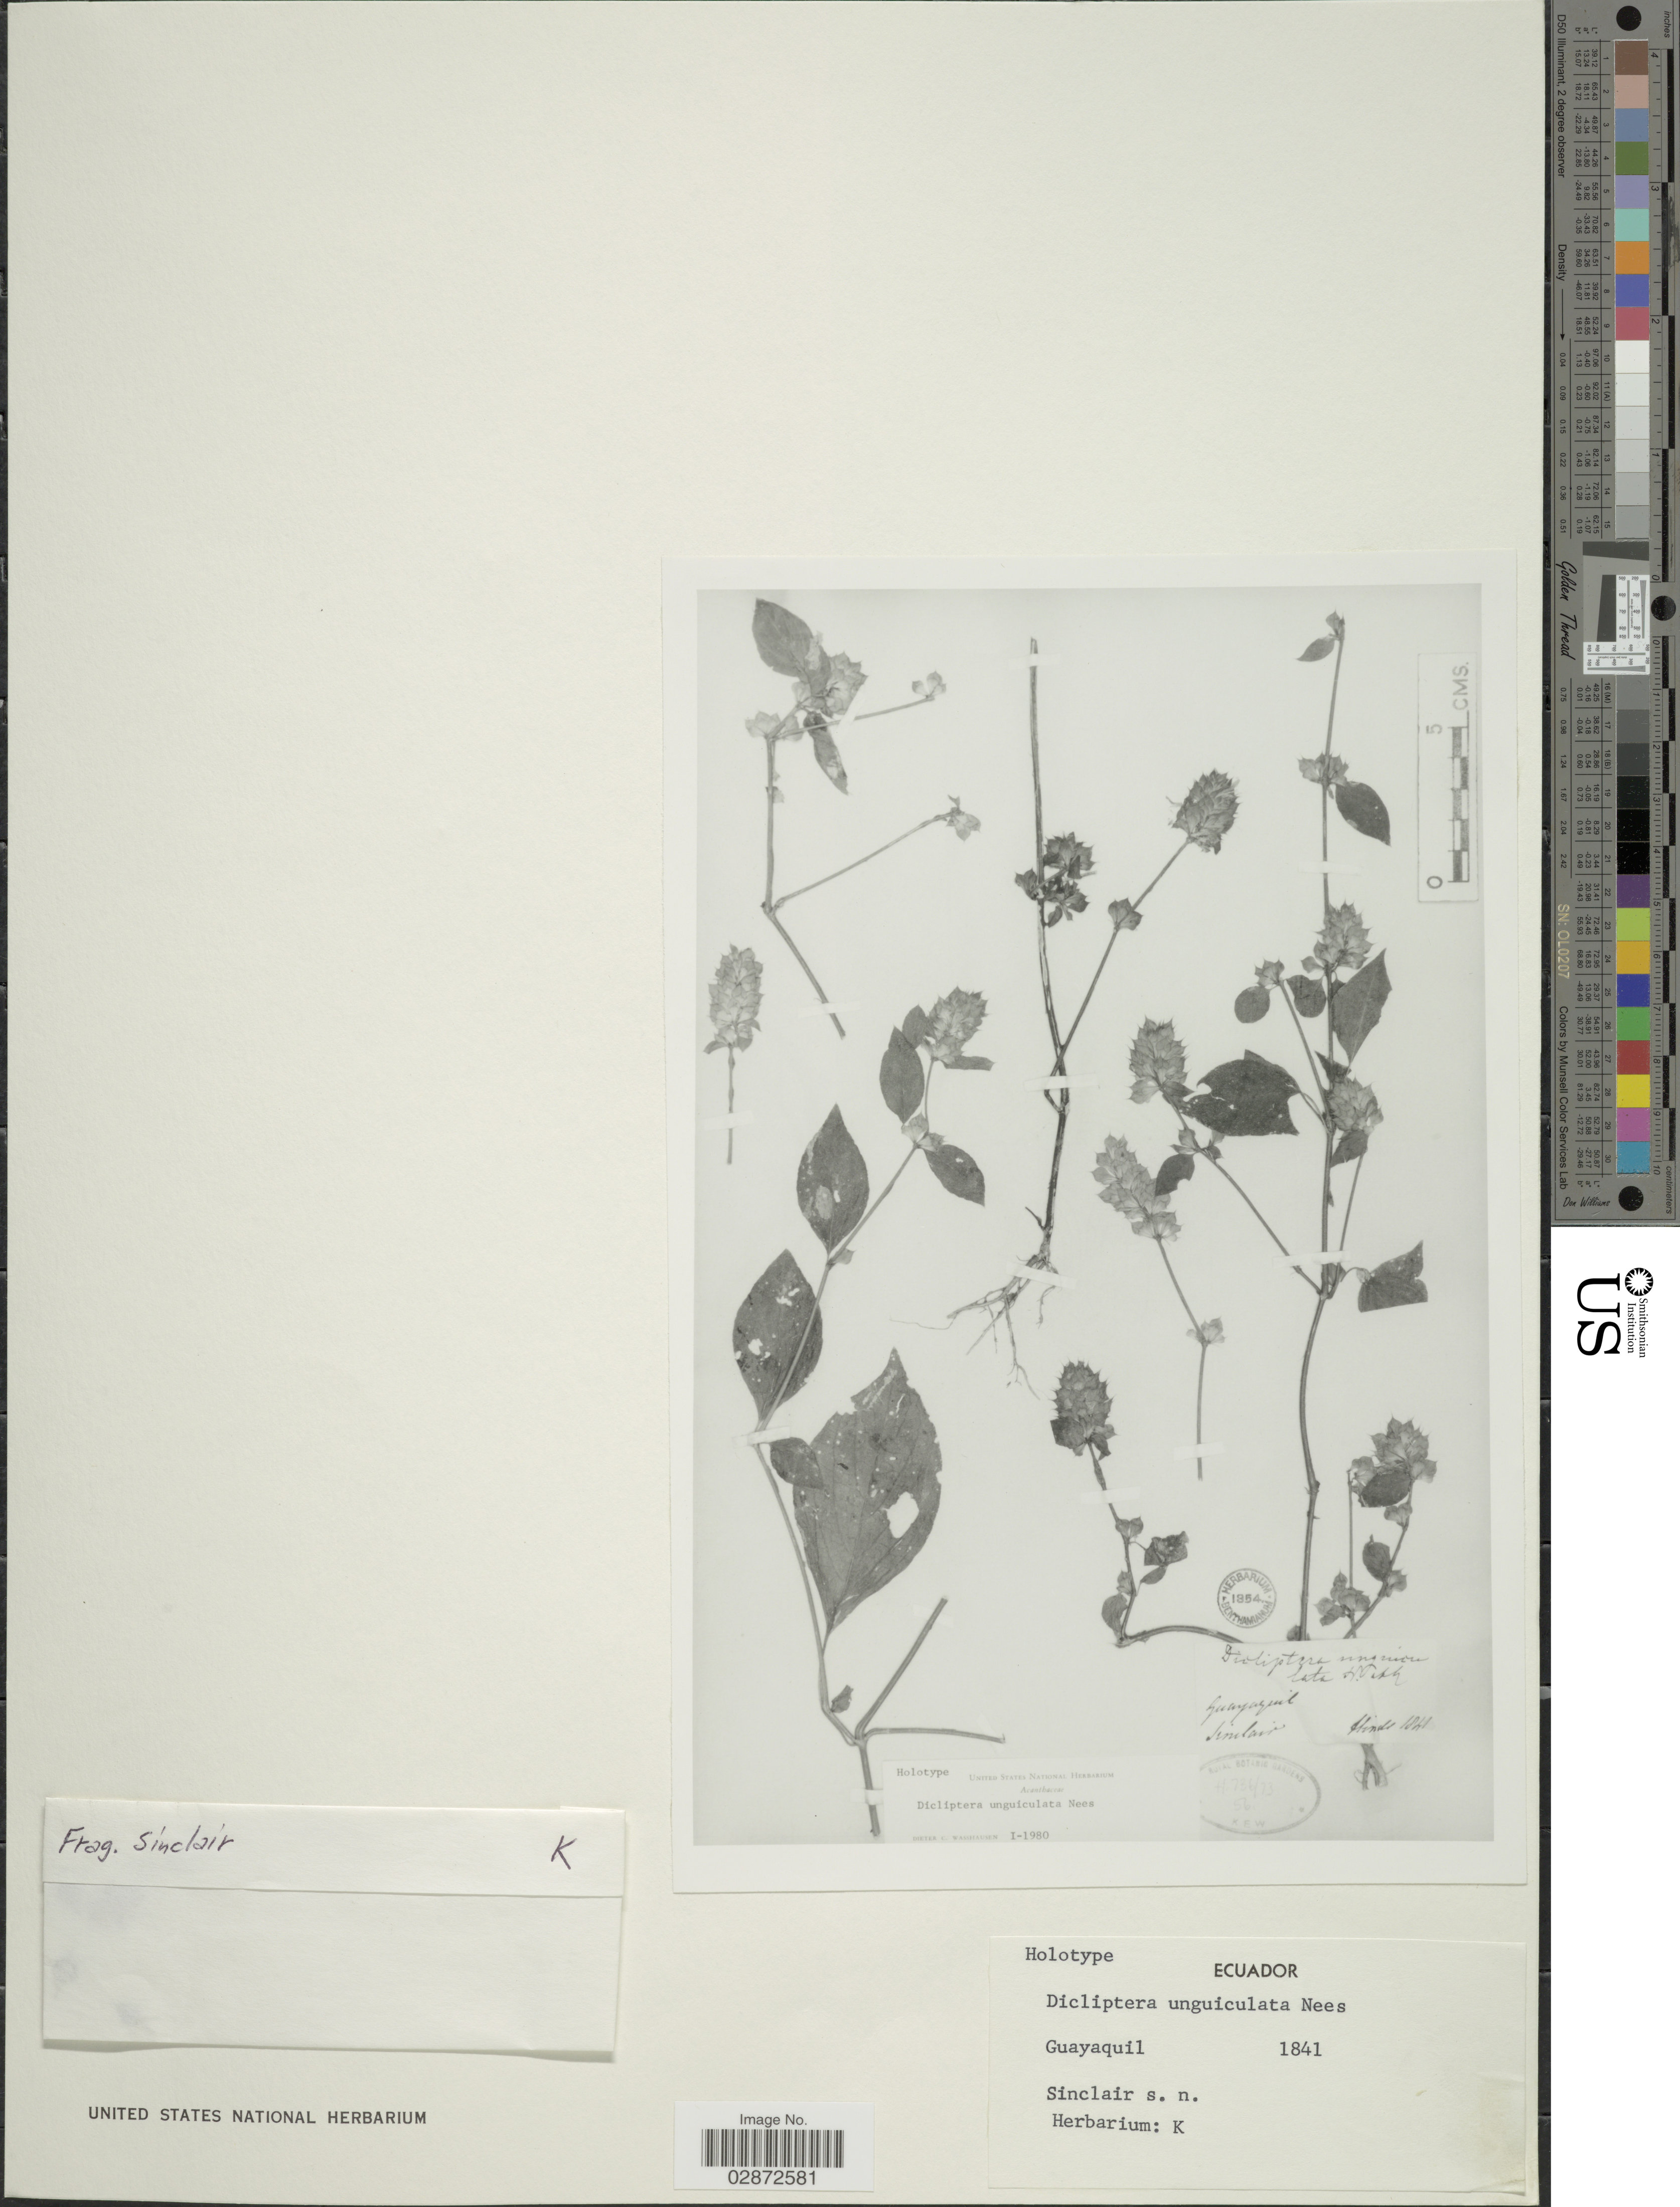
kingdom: Plantae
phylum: Tracheophyta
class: Magnoliopsida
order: Lamiales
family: Acanthaceae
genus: Dicliptera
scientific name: Dicliptera unguiculata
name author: Nees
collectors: -- Sinclair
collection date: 1841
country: Ecuador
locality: Guayaquil.